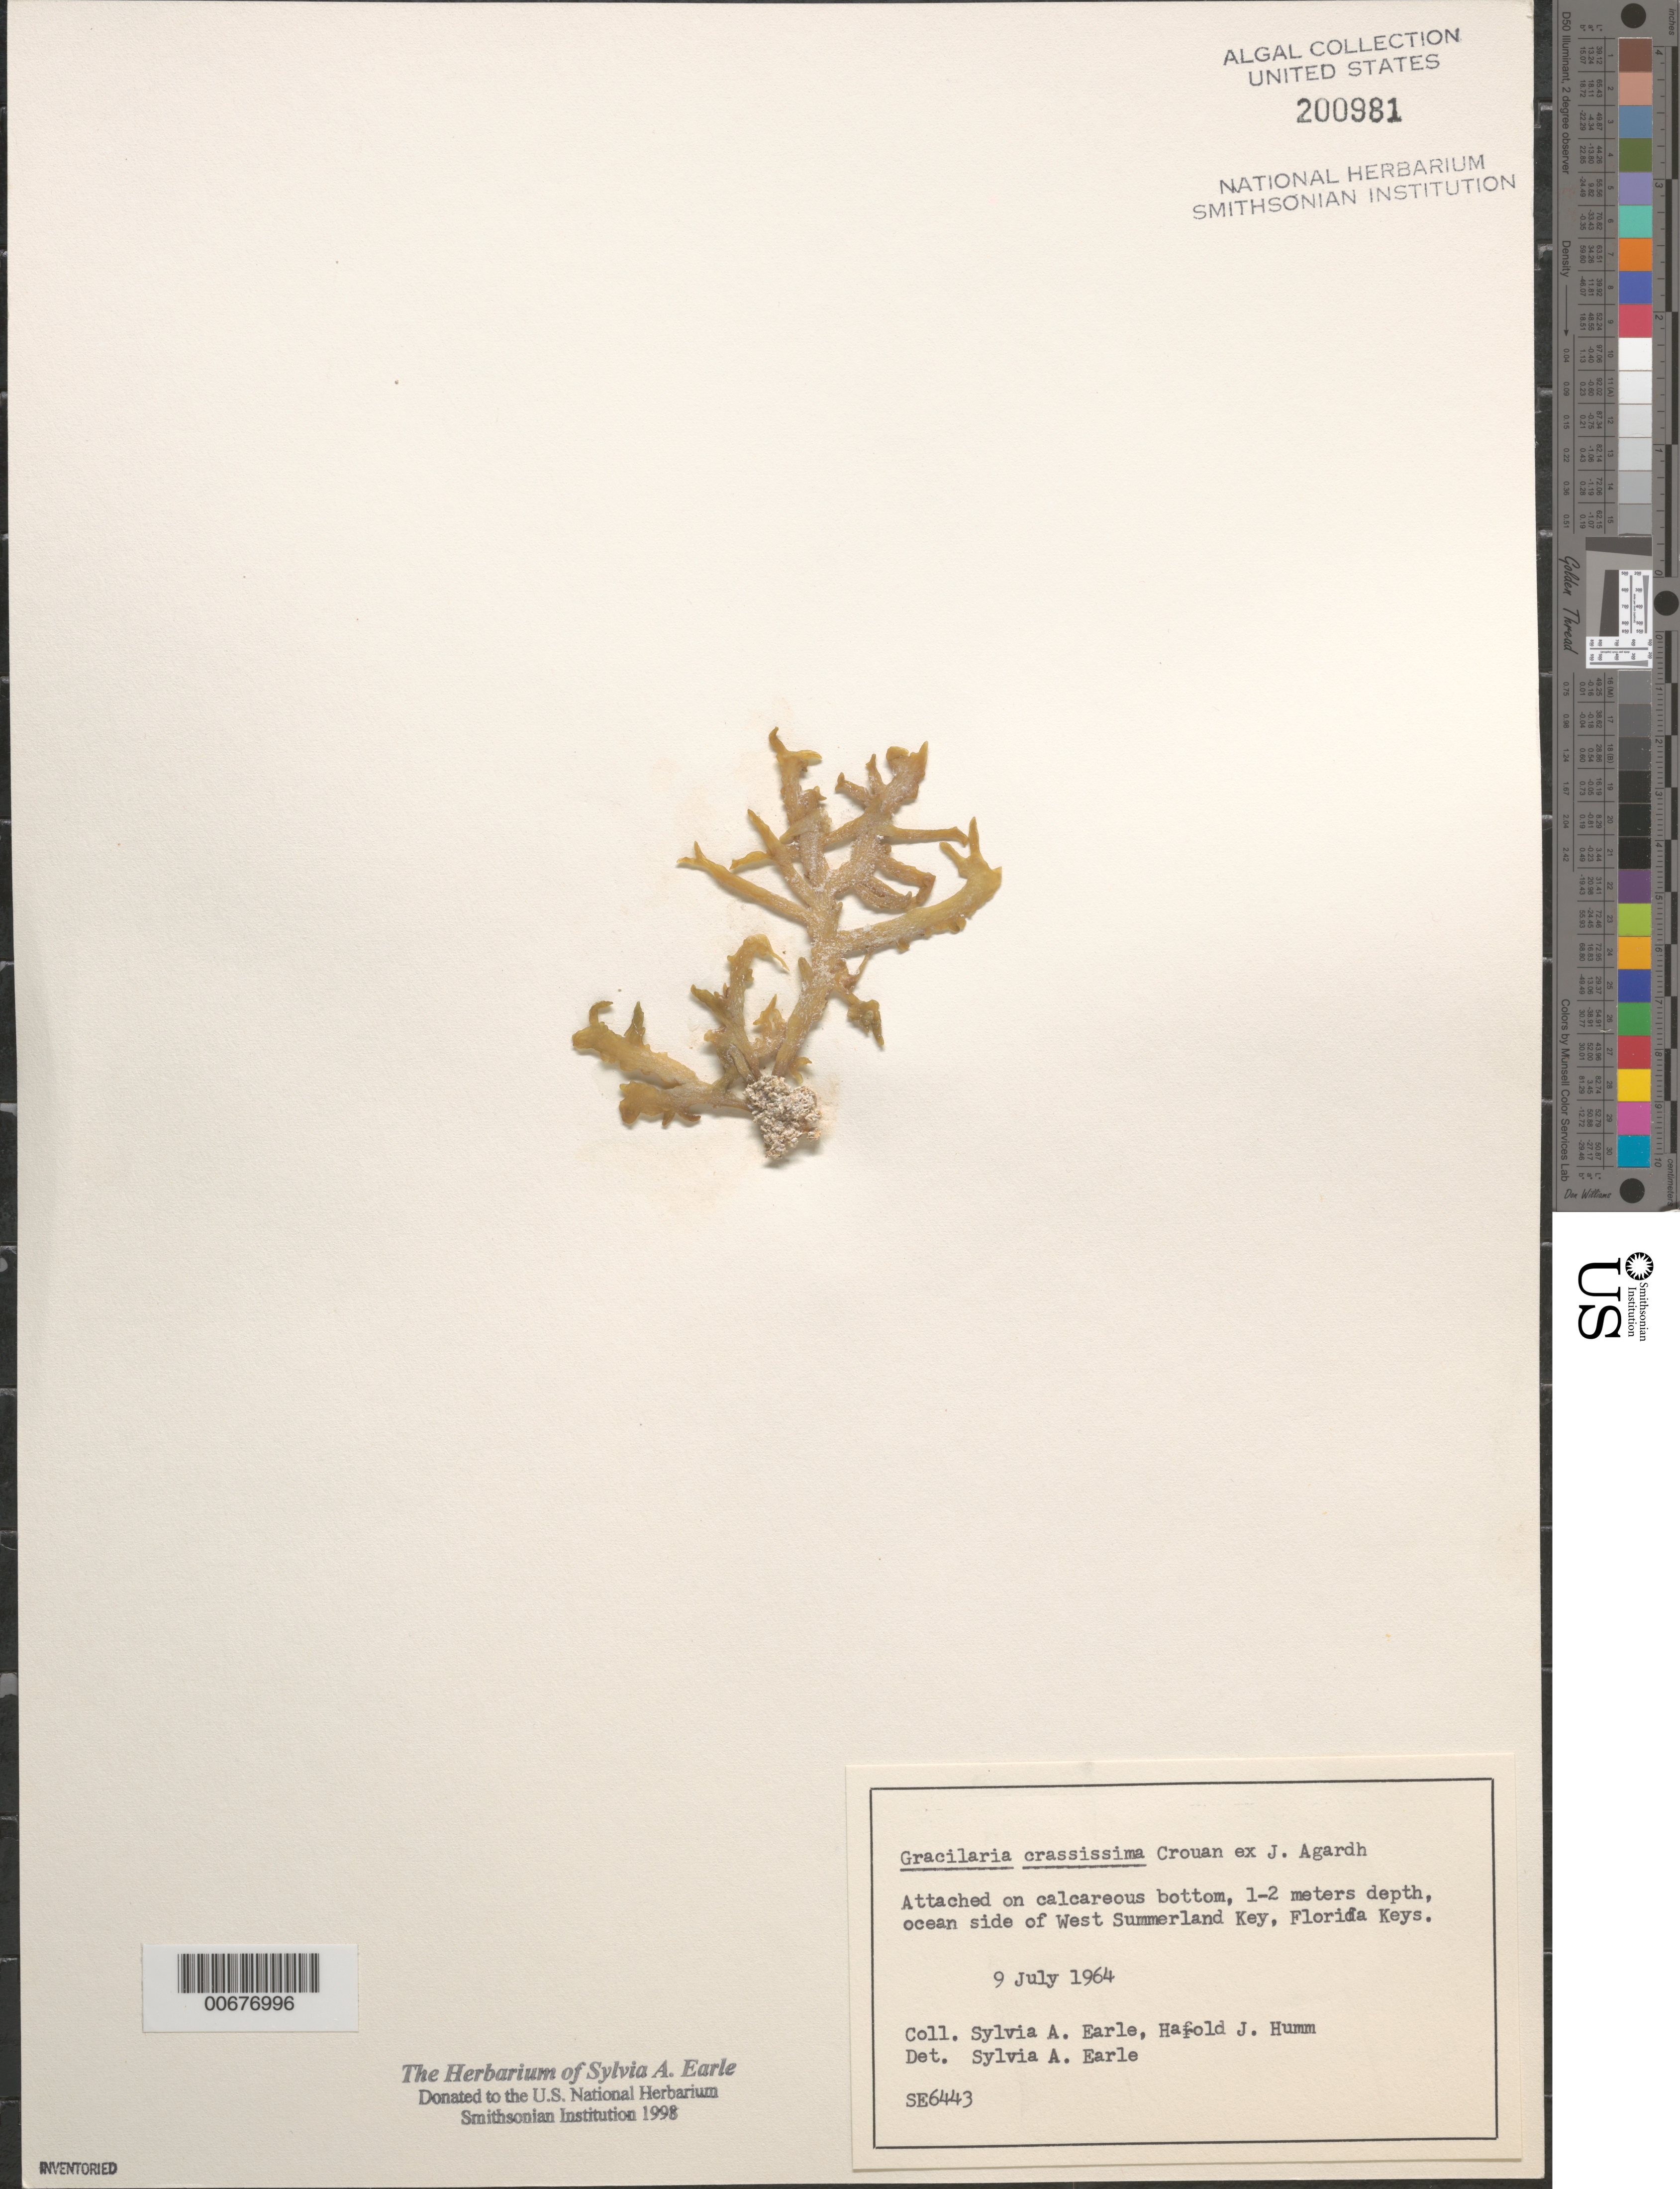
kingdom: Plantae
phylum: Rhodophyta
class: Florideophyceae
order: Gracilariales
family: Gracilariaceae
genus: Gracilaria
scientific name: Gracilaria crassissima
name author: (P. Crouan & H. Crouan) P. Crouan & H. Crouan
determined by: Earle, S. A.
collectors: S. A. Earle & H. J. Humm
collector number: SE 6443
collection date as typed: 09 Jul 1964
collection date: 1964-07-09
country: United States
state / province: Florida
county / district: Monroe County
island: West Summerland Key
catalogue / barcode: US 200981